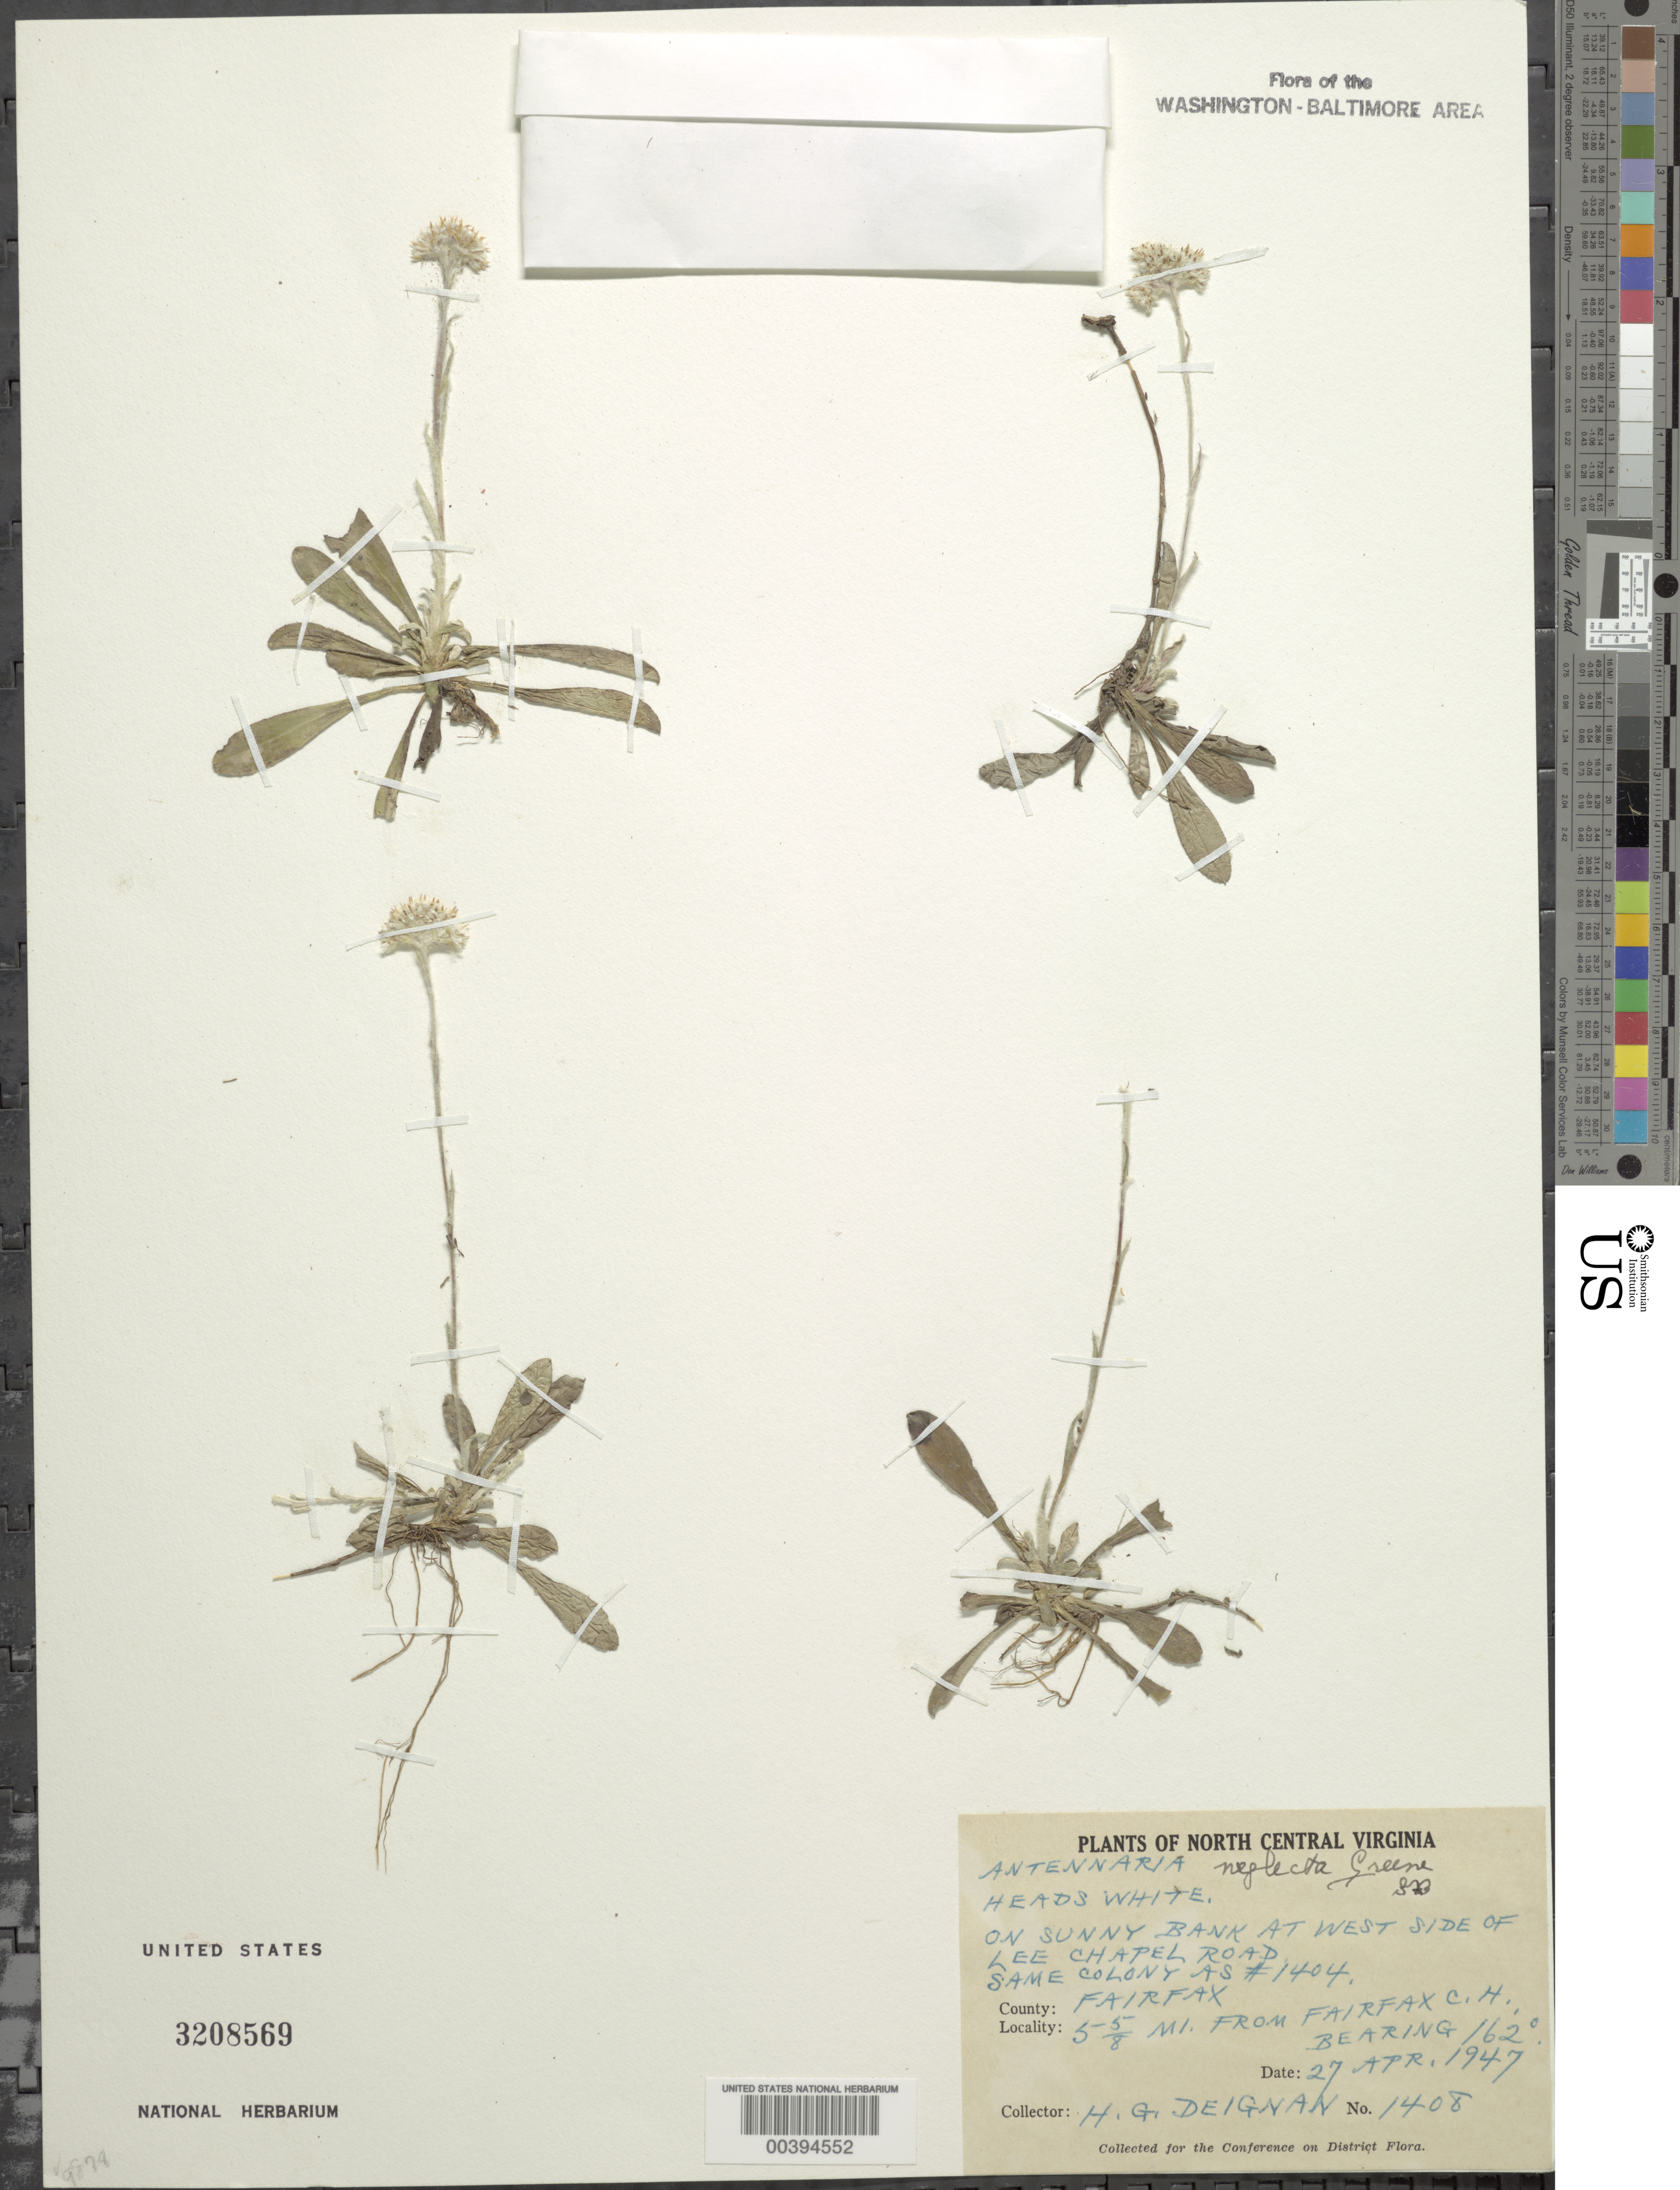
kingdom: Plantae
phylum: Tracheophyta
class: Magnoliopsida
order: Asterales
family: Asteraceae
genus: Antennaria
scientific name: Antennaria neglecta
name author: Greene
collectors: H. Deignan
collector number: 1408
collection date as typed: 27 Apr 1947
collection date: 1947-04-27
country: United States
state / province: Virginia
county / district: Fairfax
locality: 5 5/8 M from Fairfax Court House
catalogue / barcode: US 3208569